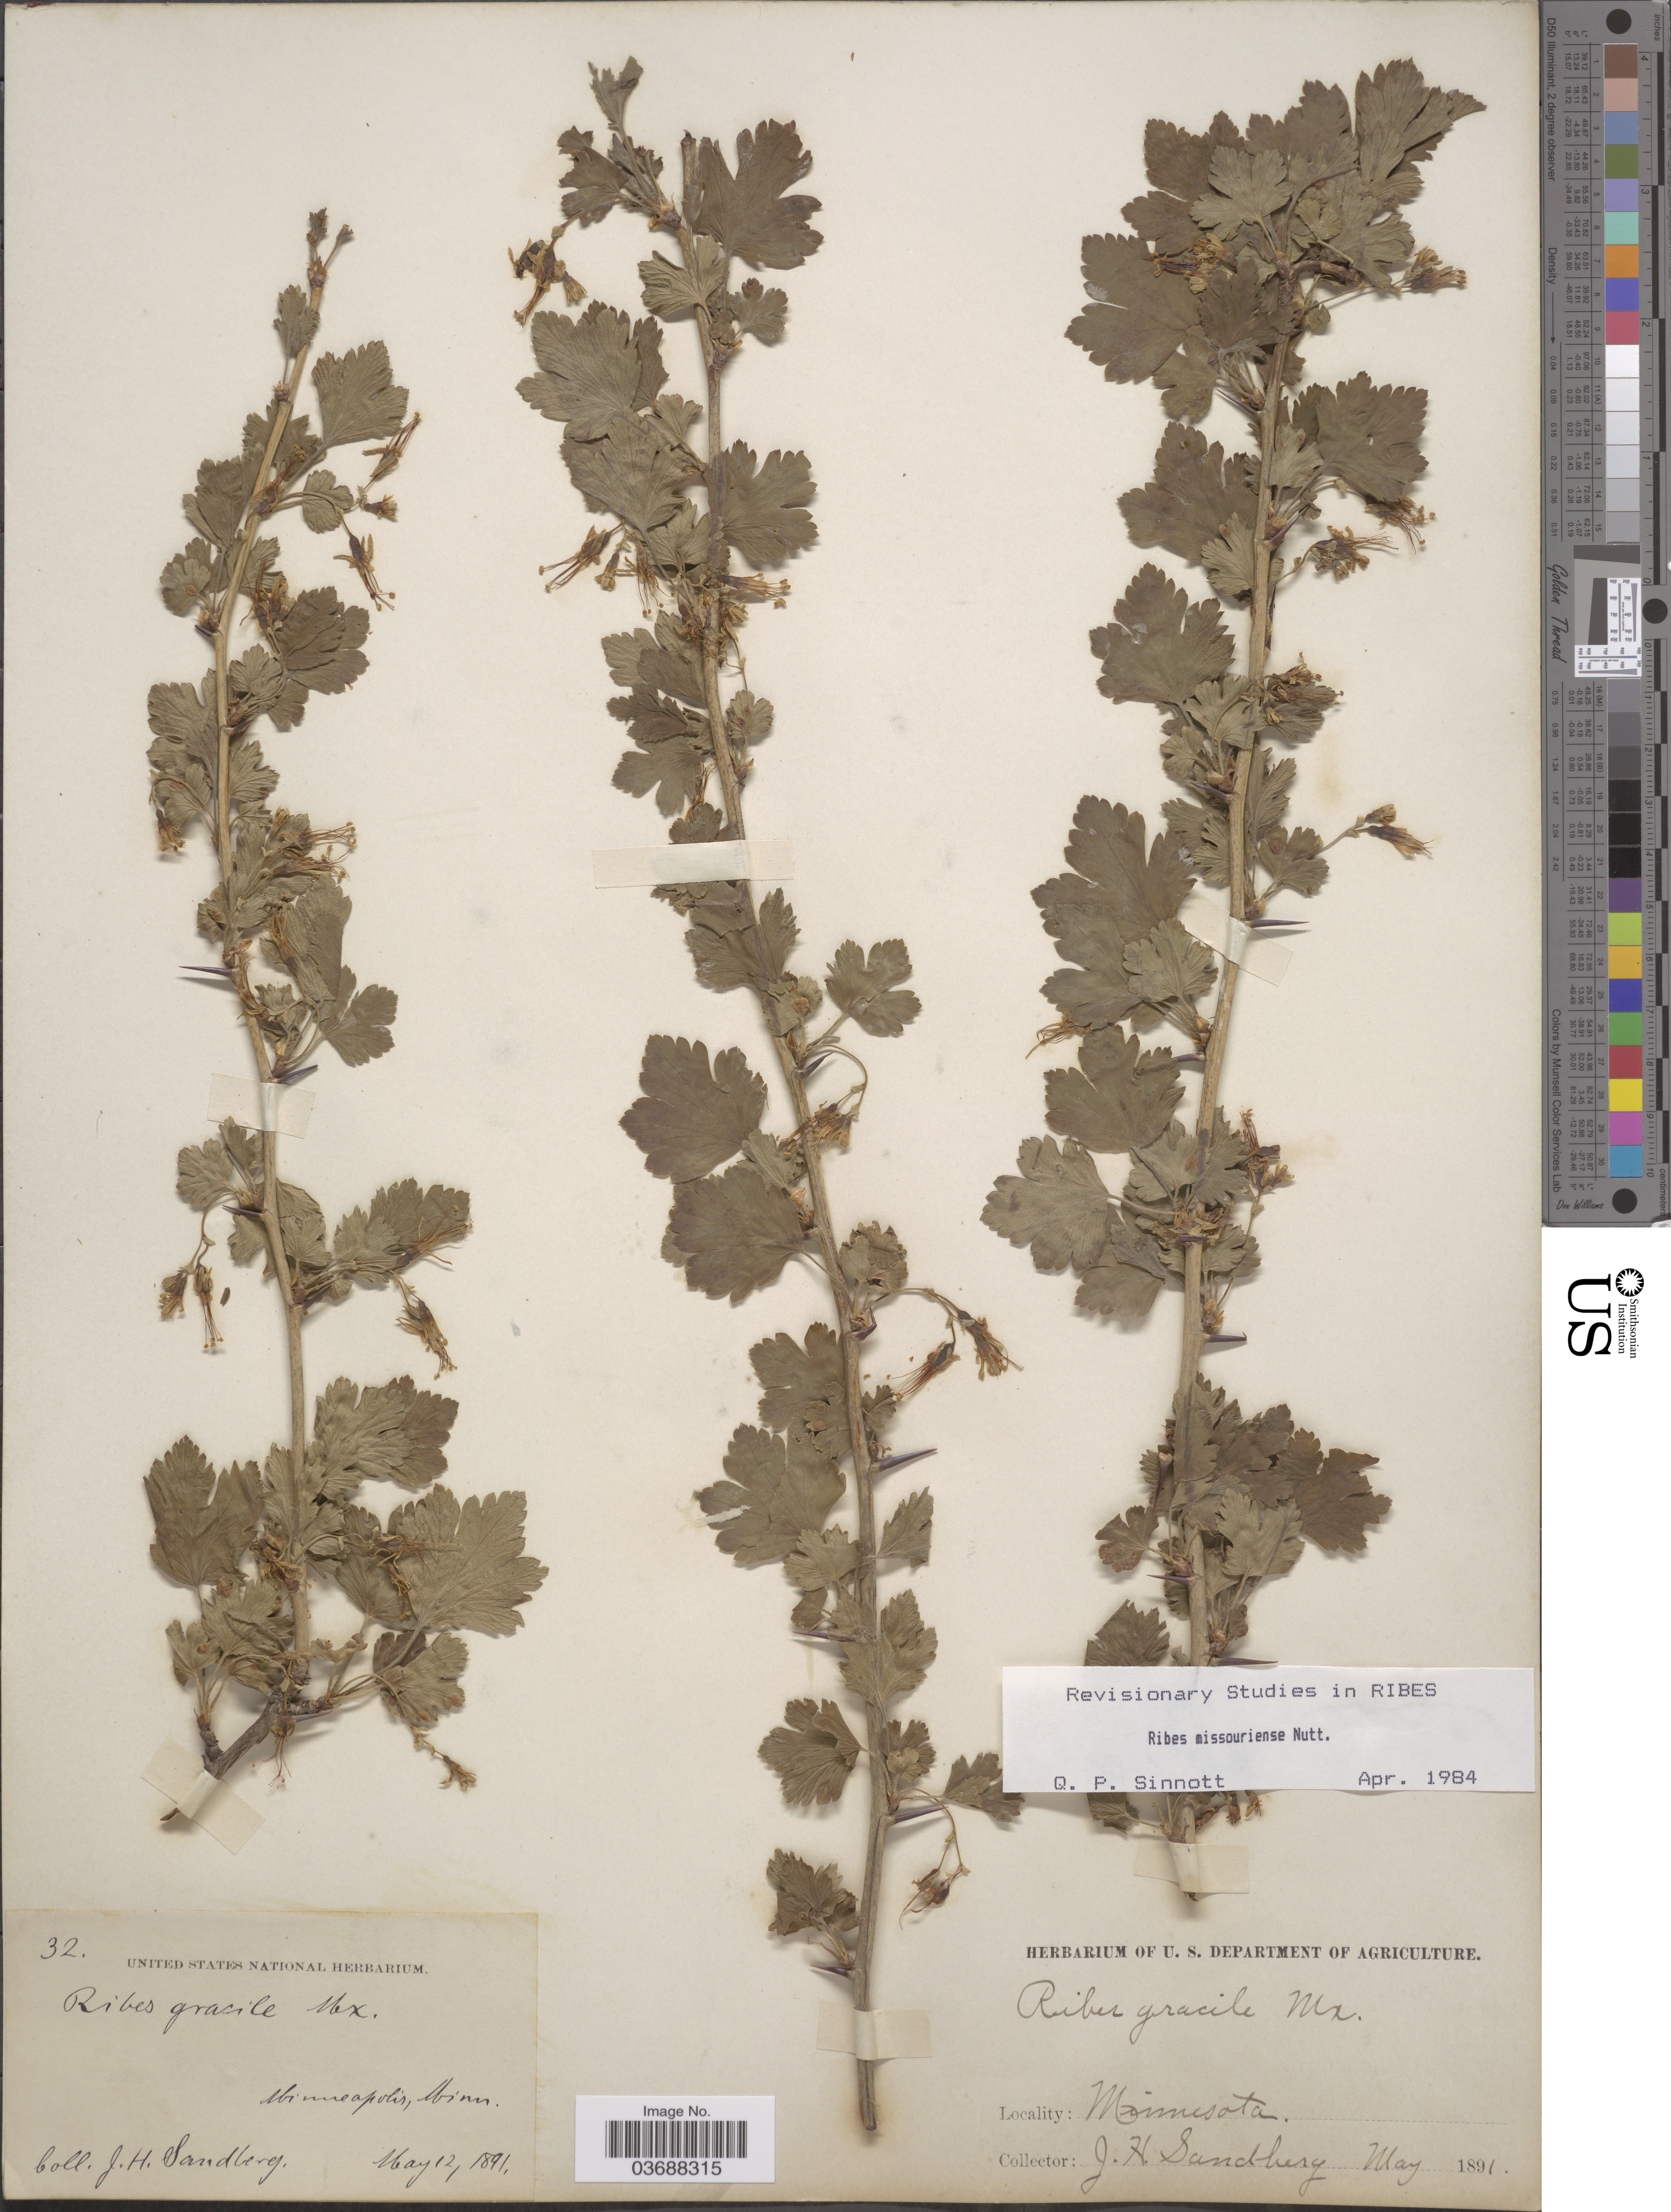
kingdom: Plantae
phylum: Tracheophyta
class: Magnoliopsida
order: Saxifragales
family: Grossulariaceae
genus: Ribes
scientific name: Ribes missouriense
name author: Nutt.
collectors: J. H. Sandberg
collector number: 32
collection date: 1891-05-12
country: United States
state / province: Minnesota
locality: Minneapolis.